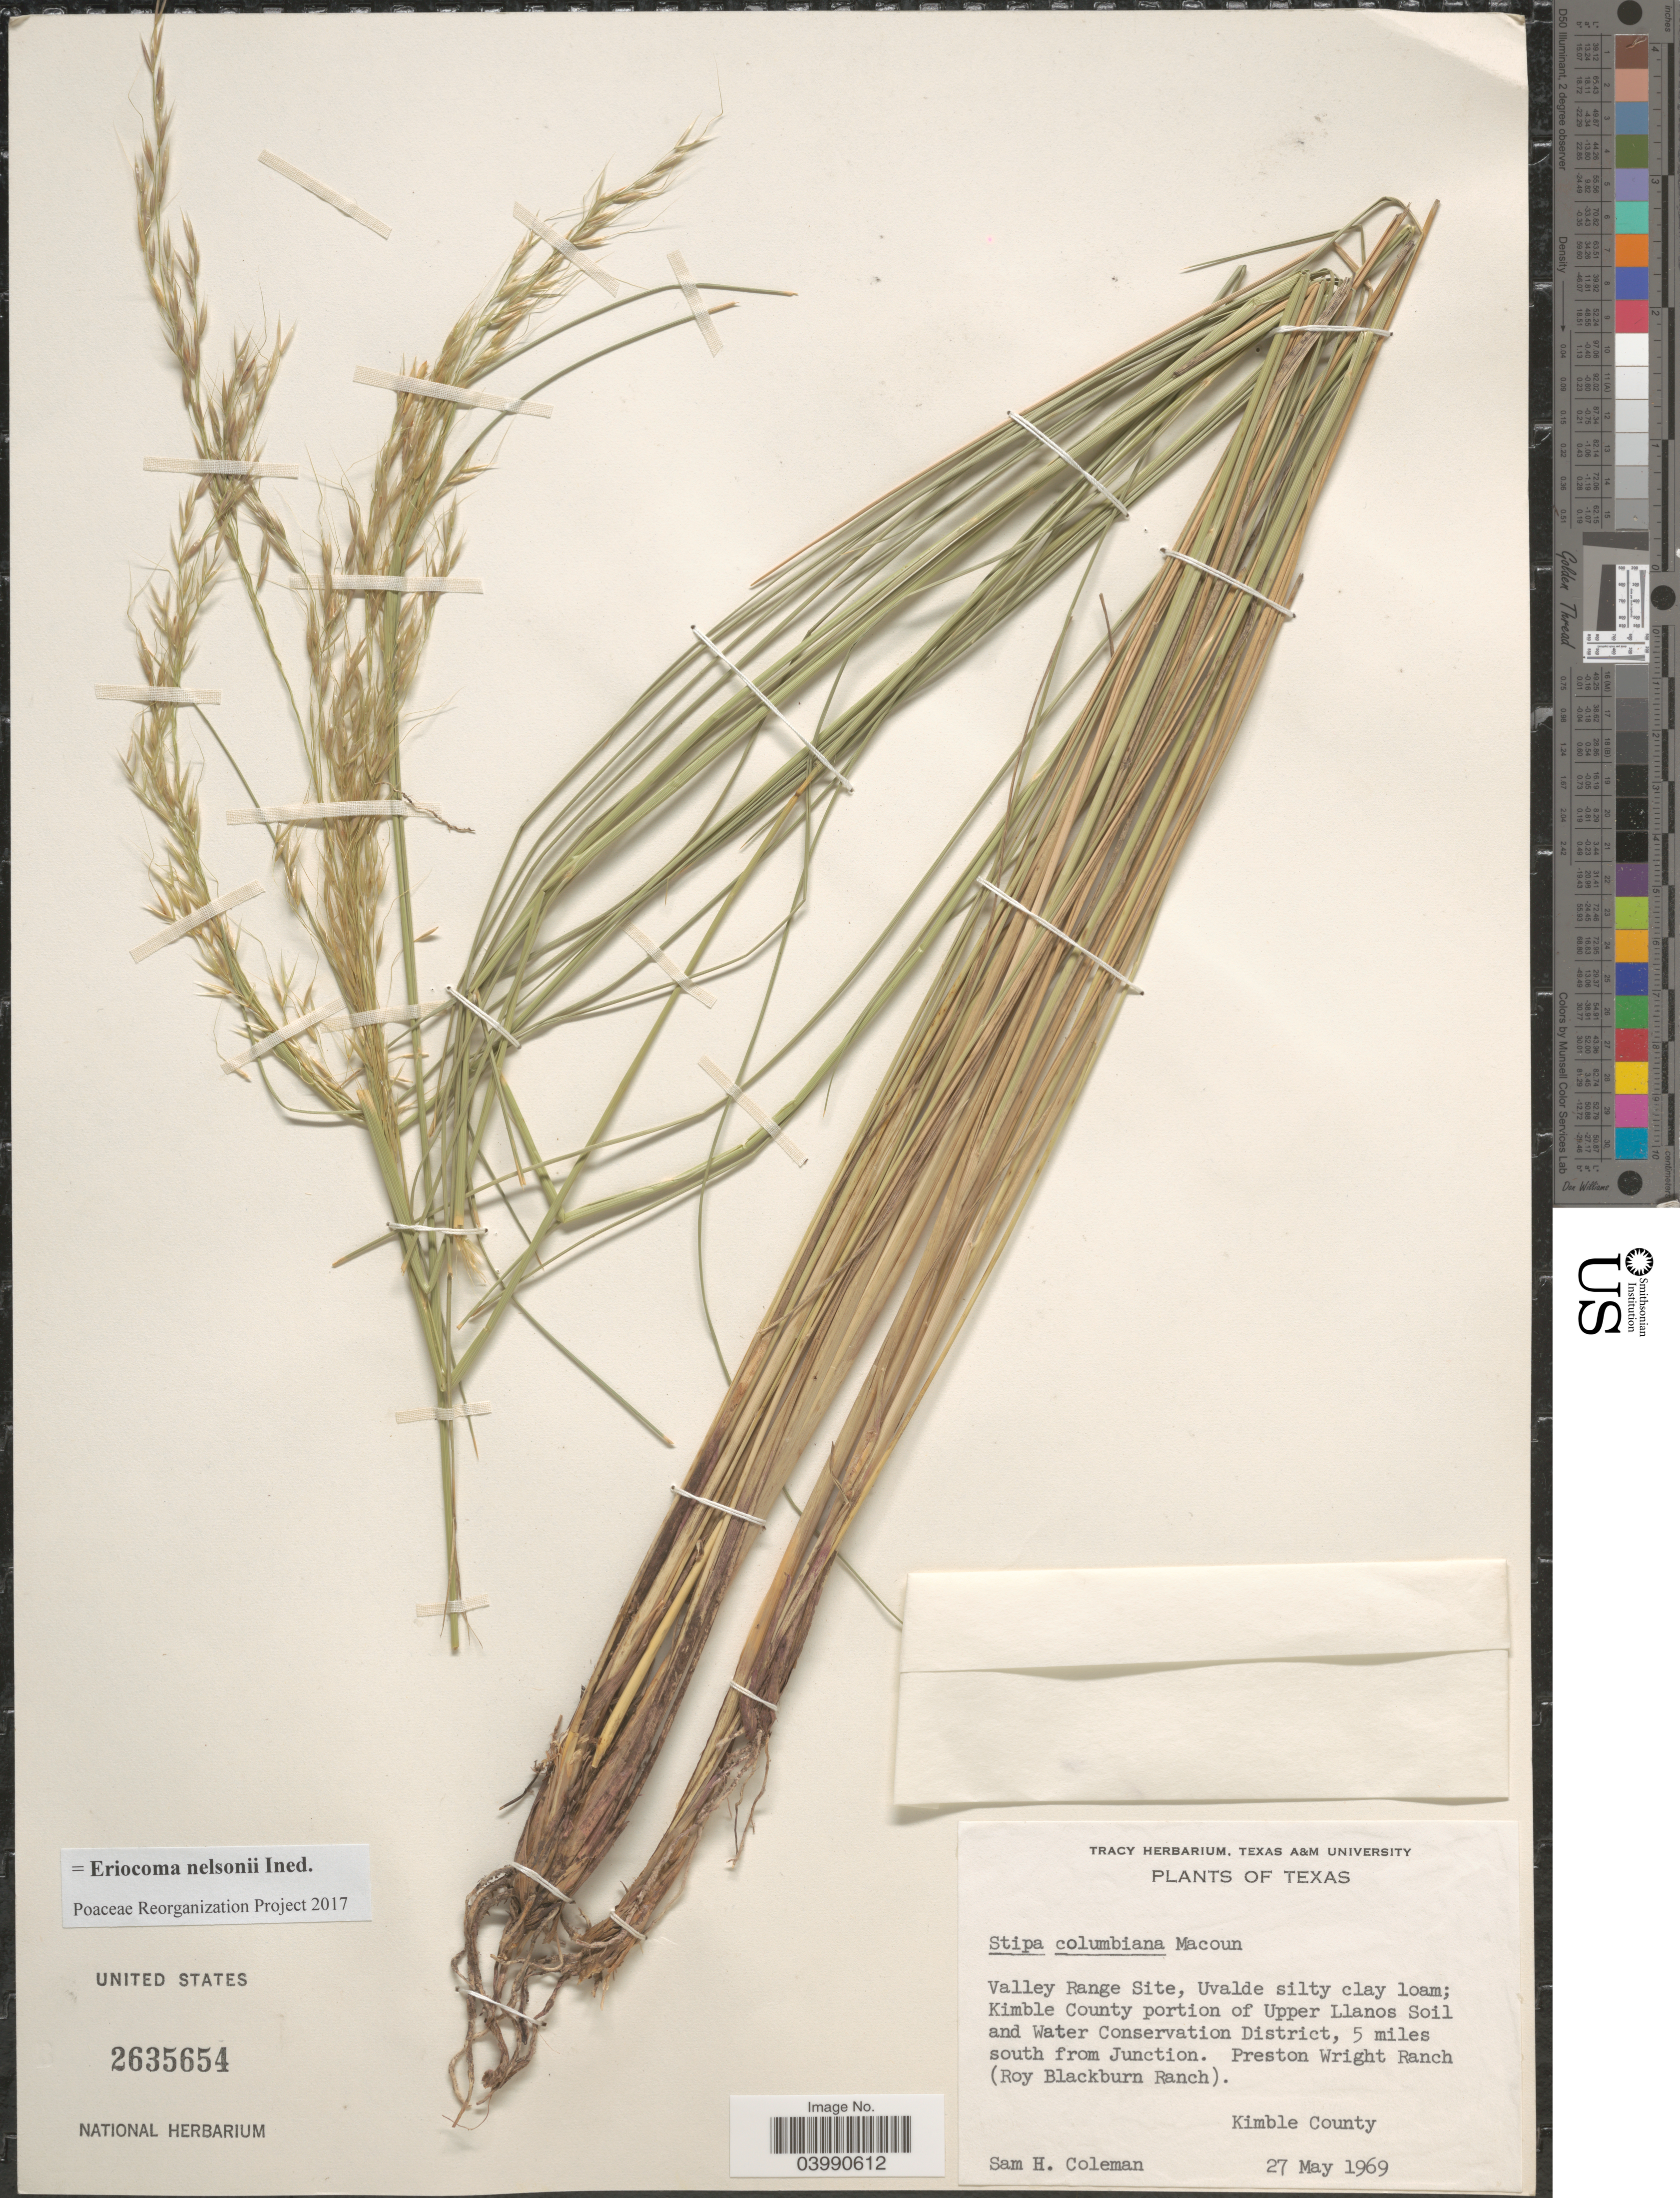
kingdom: Plantae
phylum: Tracheophyta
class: Liliopsida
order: Poales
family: Poaceae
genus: Eriocoma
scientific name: Eriocoma nelsonii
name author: (Scribn.) Romasch.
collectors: S. Coleman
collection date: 1969-05-27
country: United States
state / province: Texas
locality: Valley Range Site; Kimble County portion of Upper Llanos Soil and Water Conservation District, 5 miles south from Junction. Preston Wright Ranch (Roy Blackburn Ranch). Kimble County.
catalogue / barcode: US 2635654